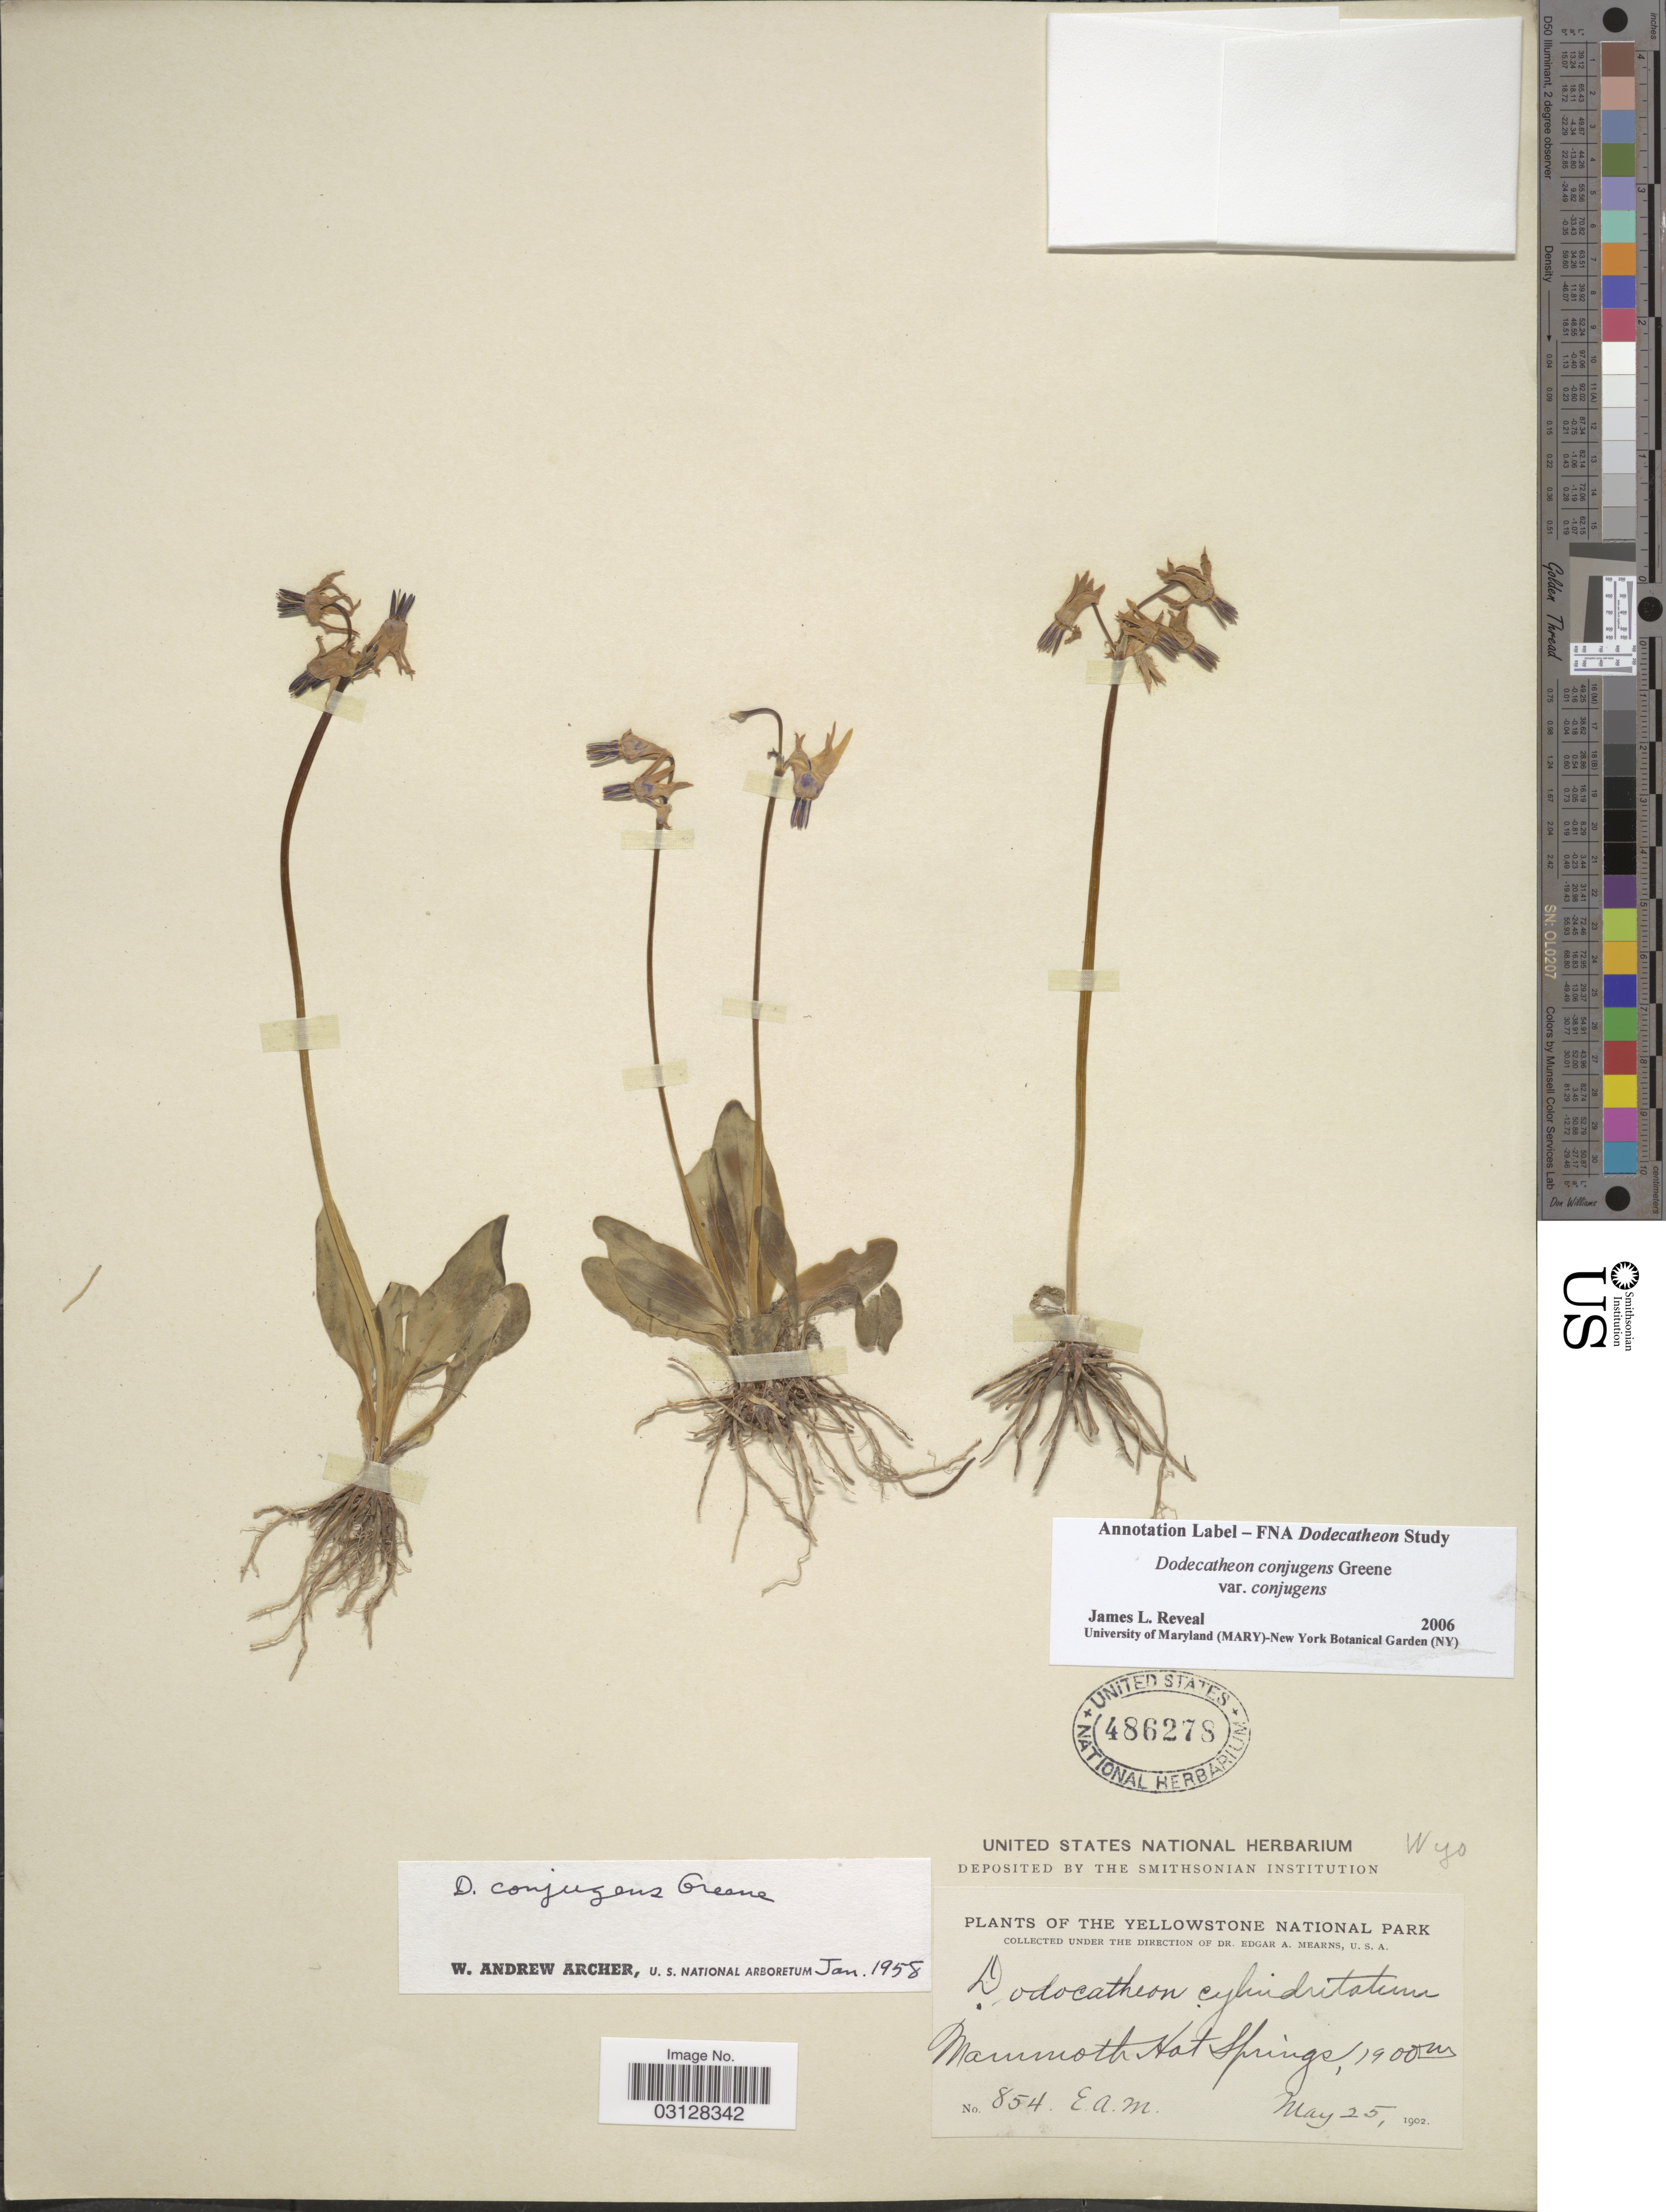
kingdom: Plantae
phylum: Tracheophyta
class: Magnoliopsida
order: Ericales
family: Primulaceae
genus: Dodecatheon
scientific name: Dodecatheon conjugens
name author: Greene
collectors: E. A. Mearns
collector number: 854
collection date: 1902-05-25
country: United States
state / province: Wyoming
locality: Yellowstone National Park. Mammoth Hot Springs.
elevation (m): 1900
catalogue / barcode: US 486278